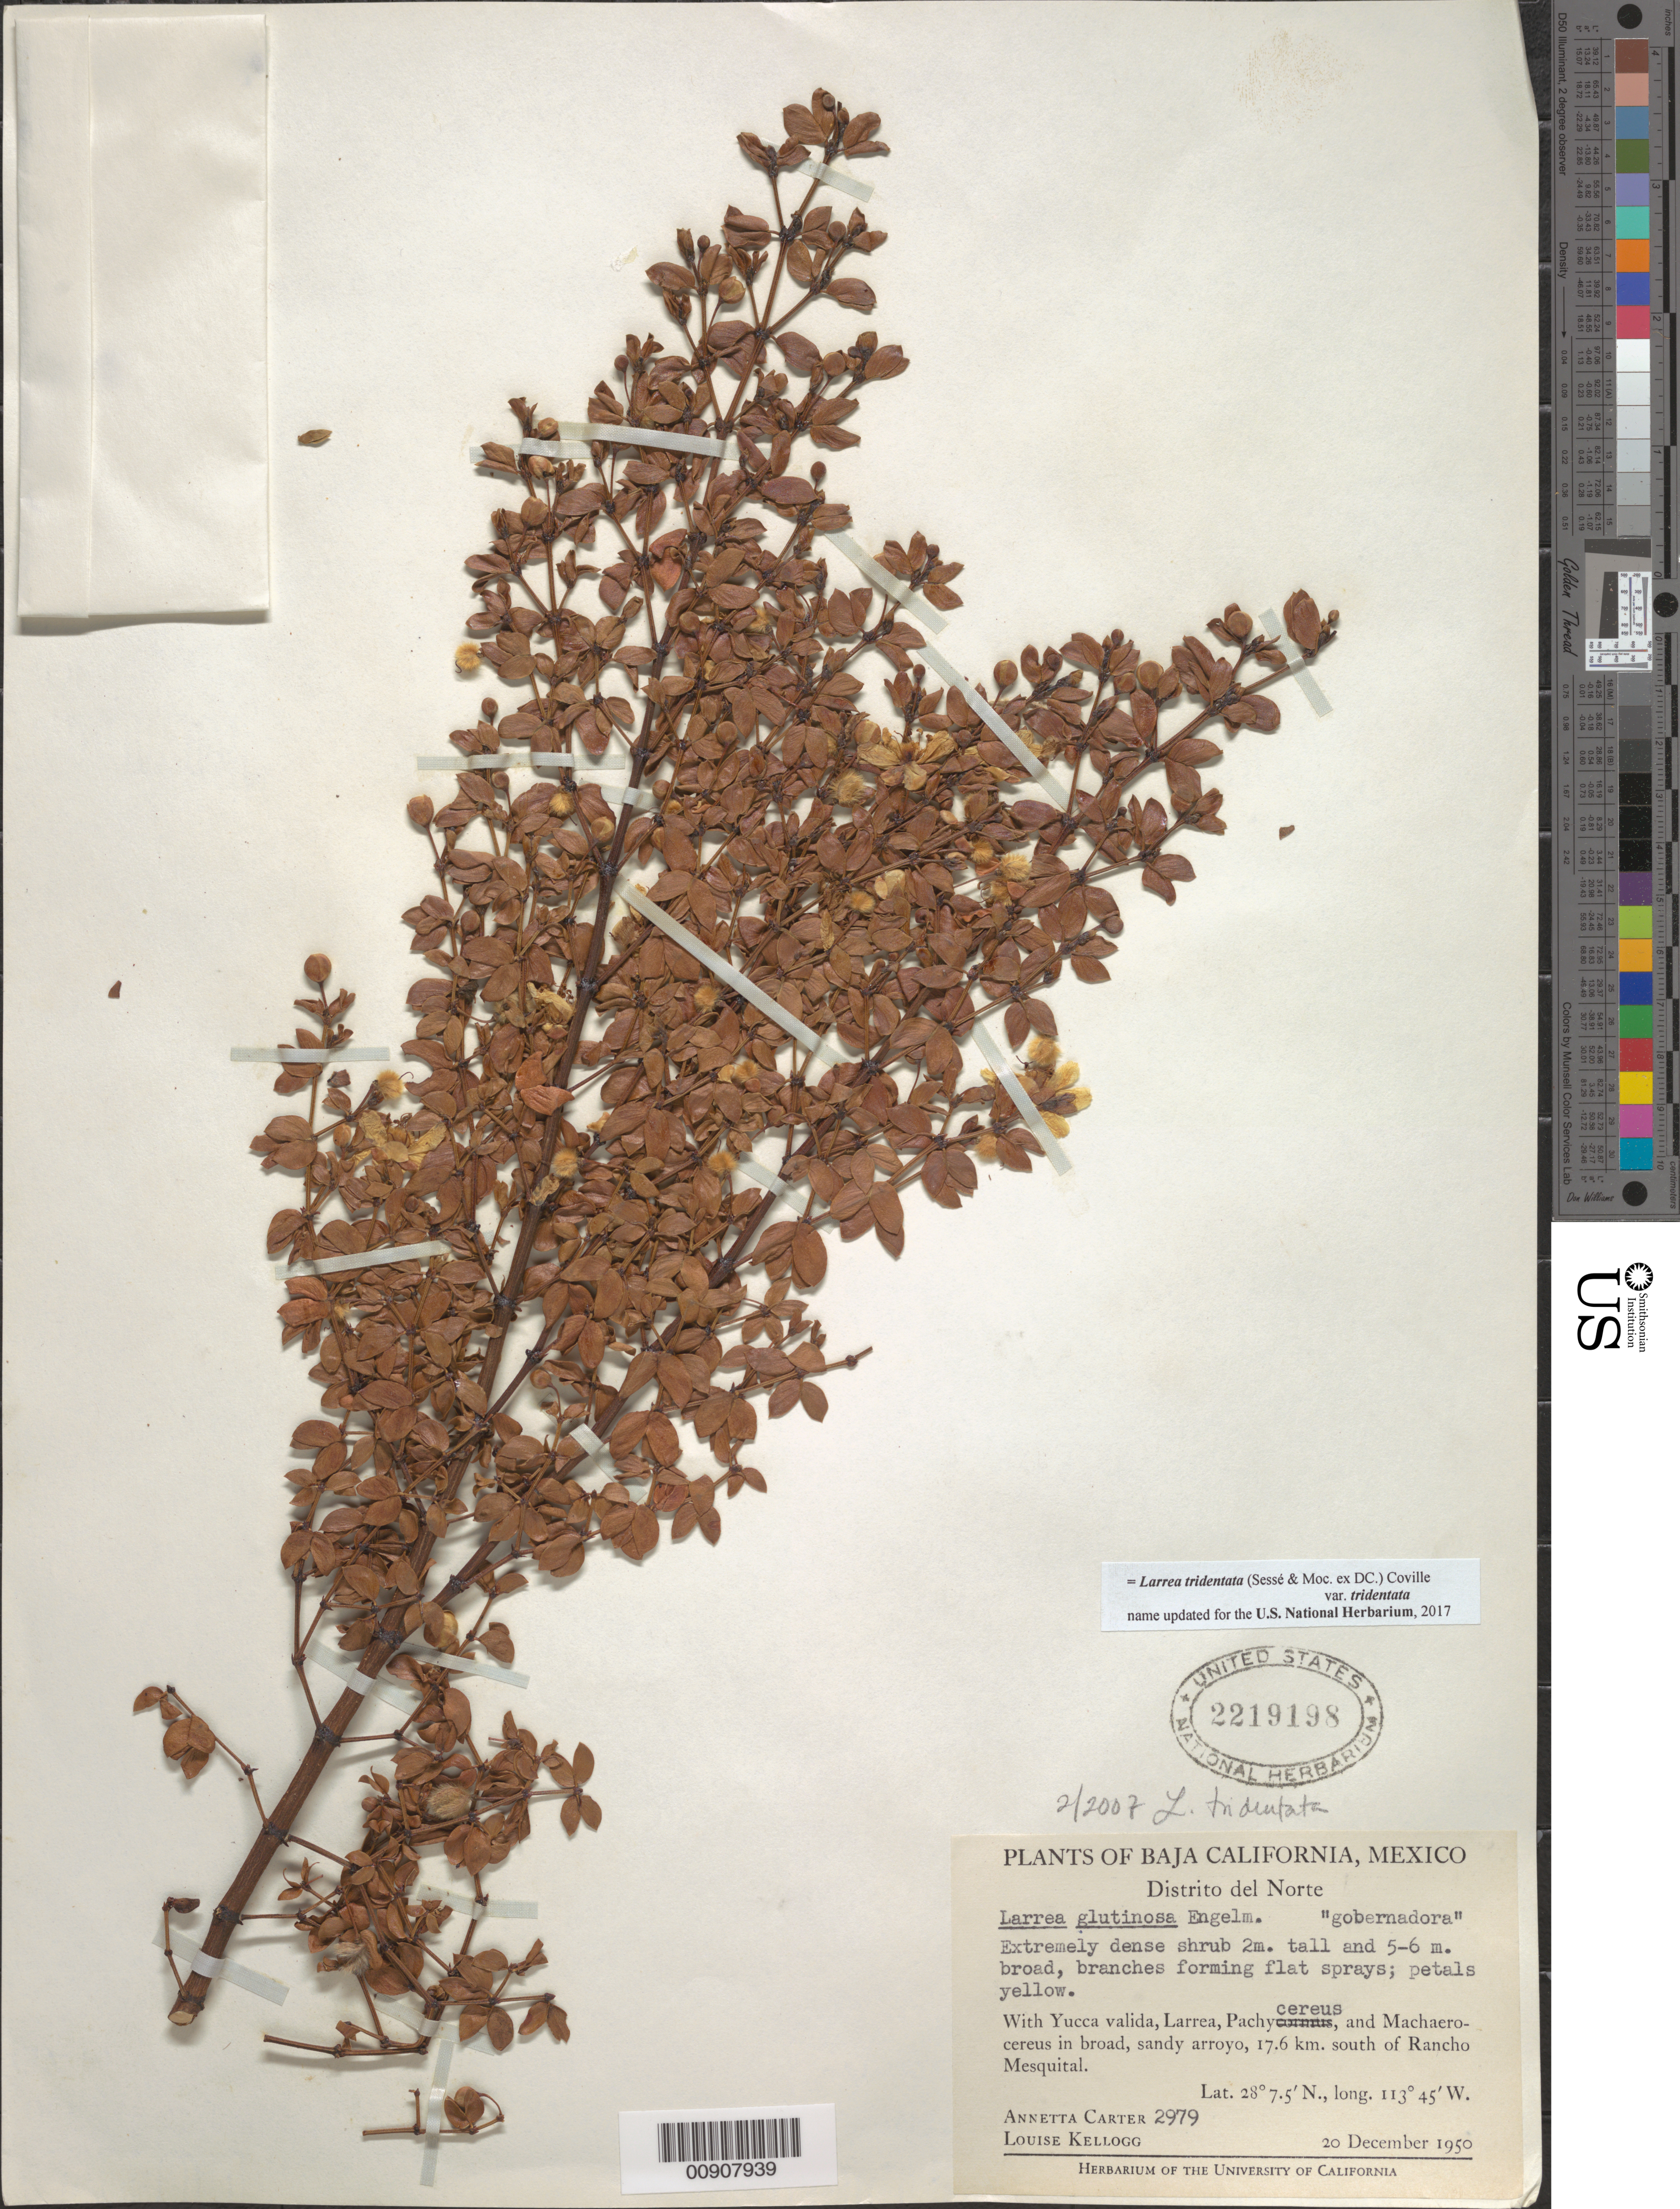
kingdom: Plantae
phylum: Tracheophyta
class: Magnoliopsida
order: Zygophyllales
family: Zygophyllaceae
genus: Larrea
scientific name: Larrea tridentata var. tridentata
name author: (Sessé & Moc. ex DC.) Coville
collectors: A. Carter & L. Kellogg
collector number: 2979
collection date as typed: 20 Dec 1950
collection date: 1950-12-20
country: Mexico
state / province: Baja California Norte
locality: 17.6 km. south of Rancho Mesquital, Baja California Distrito del Norte.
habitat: With Yucca valida, Larrea, Pachycereus, and Machaerocereus in broad, sandy arroyo.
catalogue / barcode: US 2219198